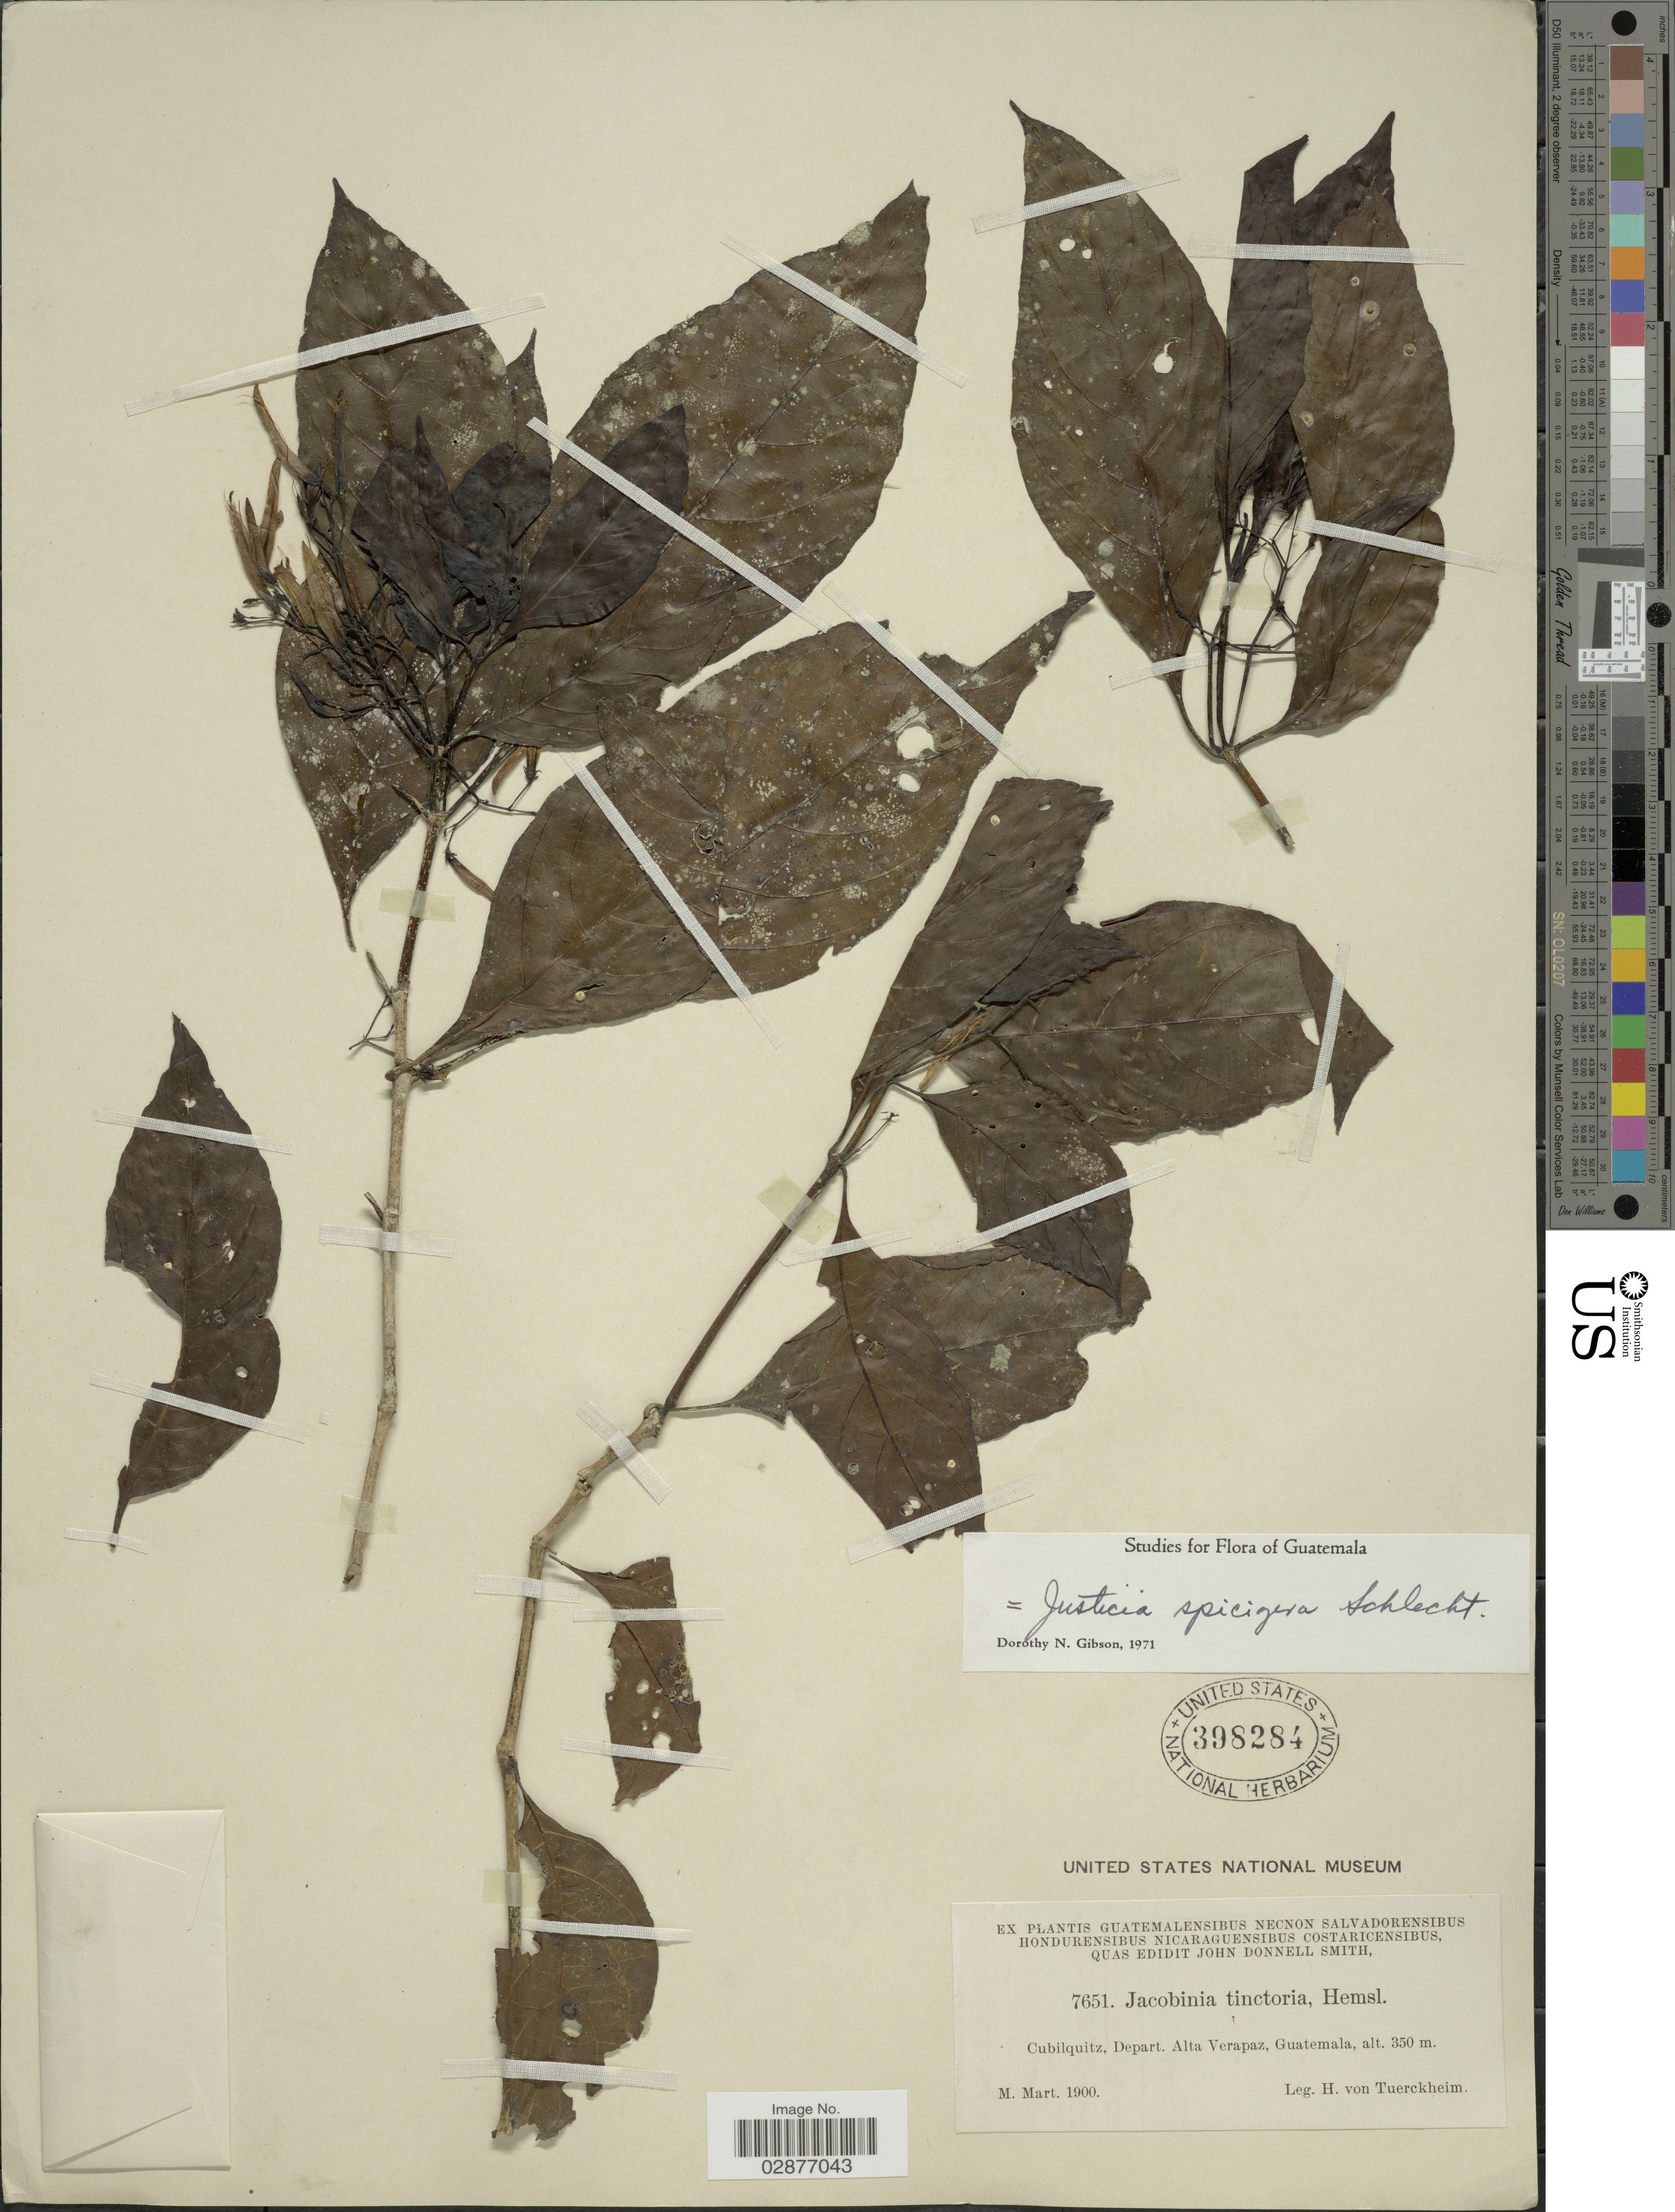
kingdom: Plantae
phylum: Tracheophyta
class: Magnoliopsida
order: Lamiales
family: Acanthaceae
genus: Justicia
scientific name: Justicia spicigera 'Sidicaro'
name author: Schltdl.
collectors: H. von Türckheim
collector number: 7651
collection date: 1900-03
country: Guatemala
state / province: Alta Verapaz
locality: Cubilquitz, Depart. Alta Verapaz.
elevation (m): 350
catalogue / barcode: US 398284